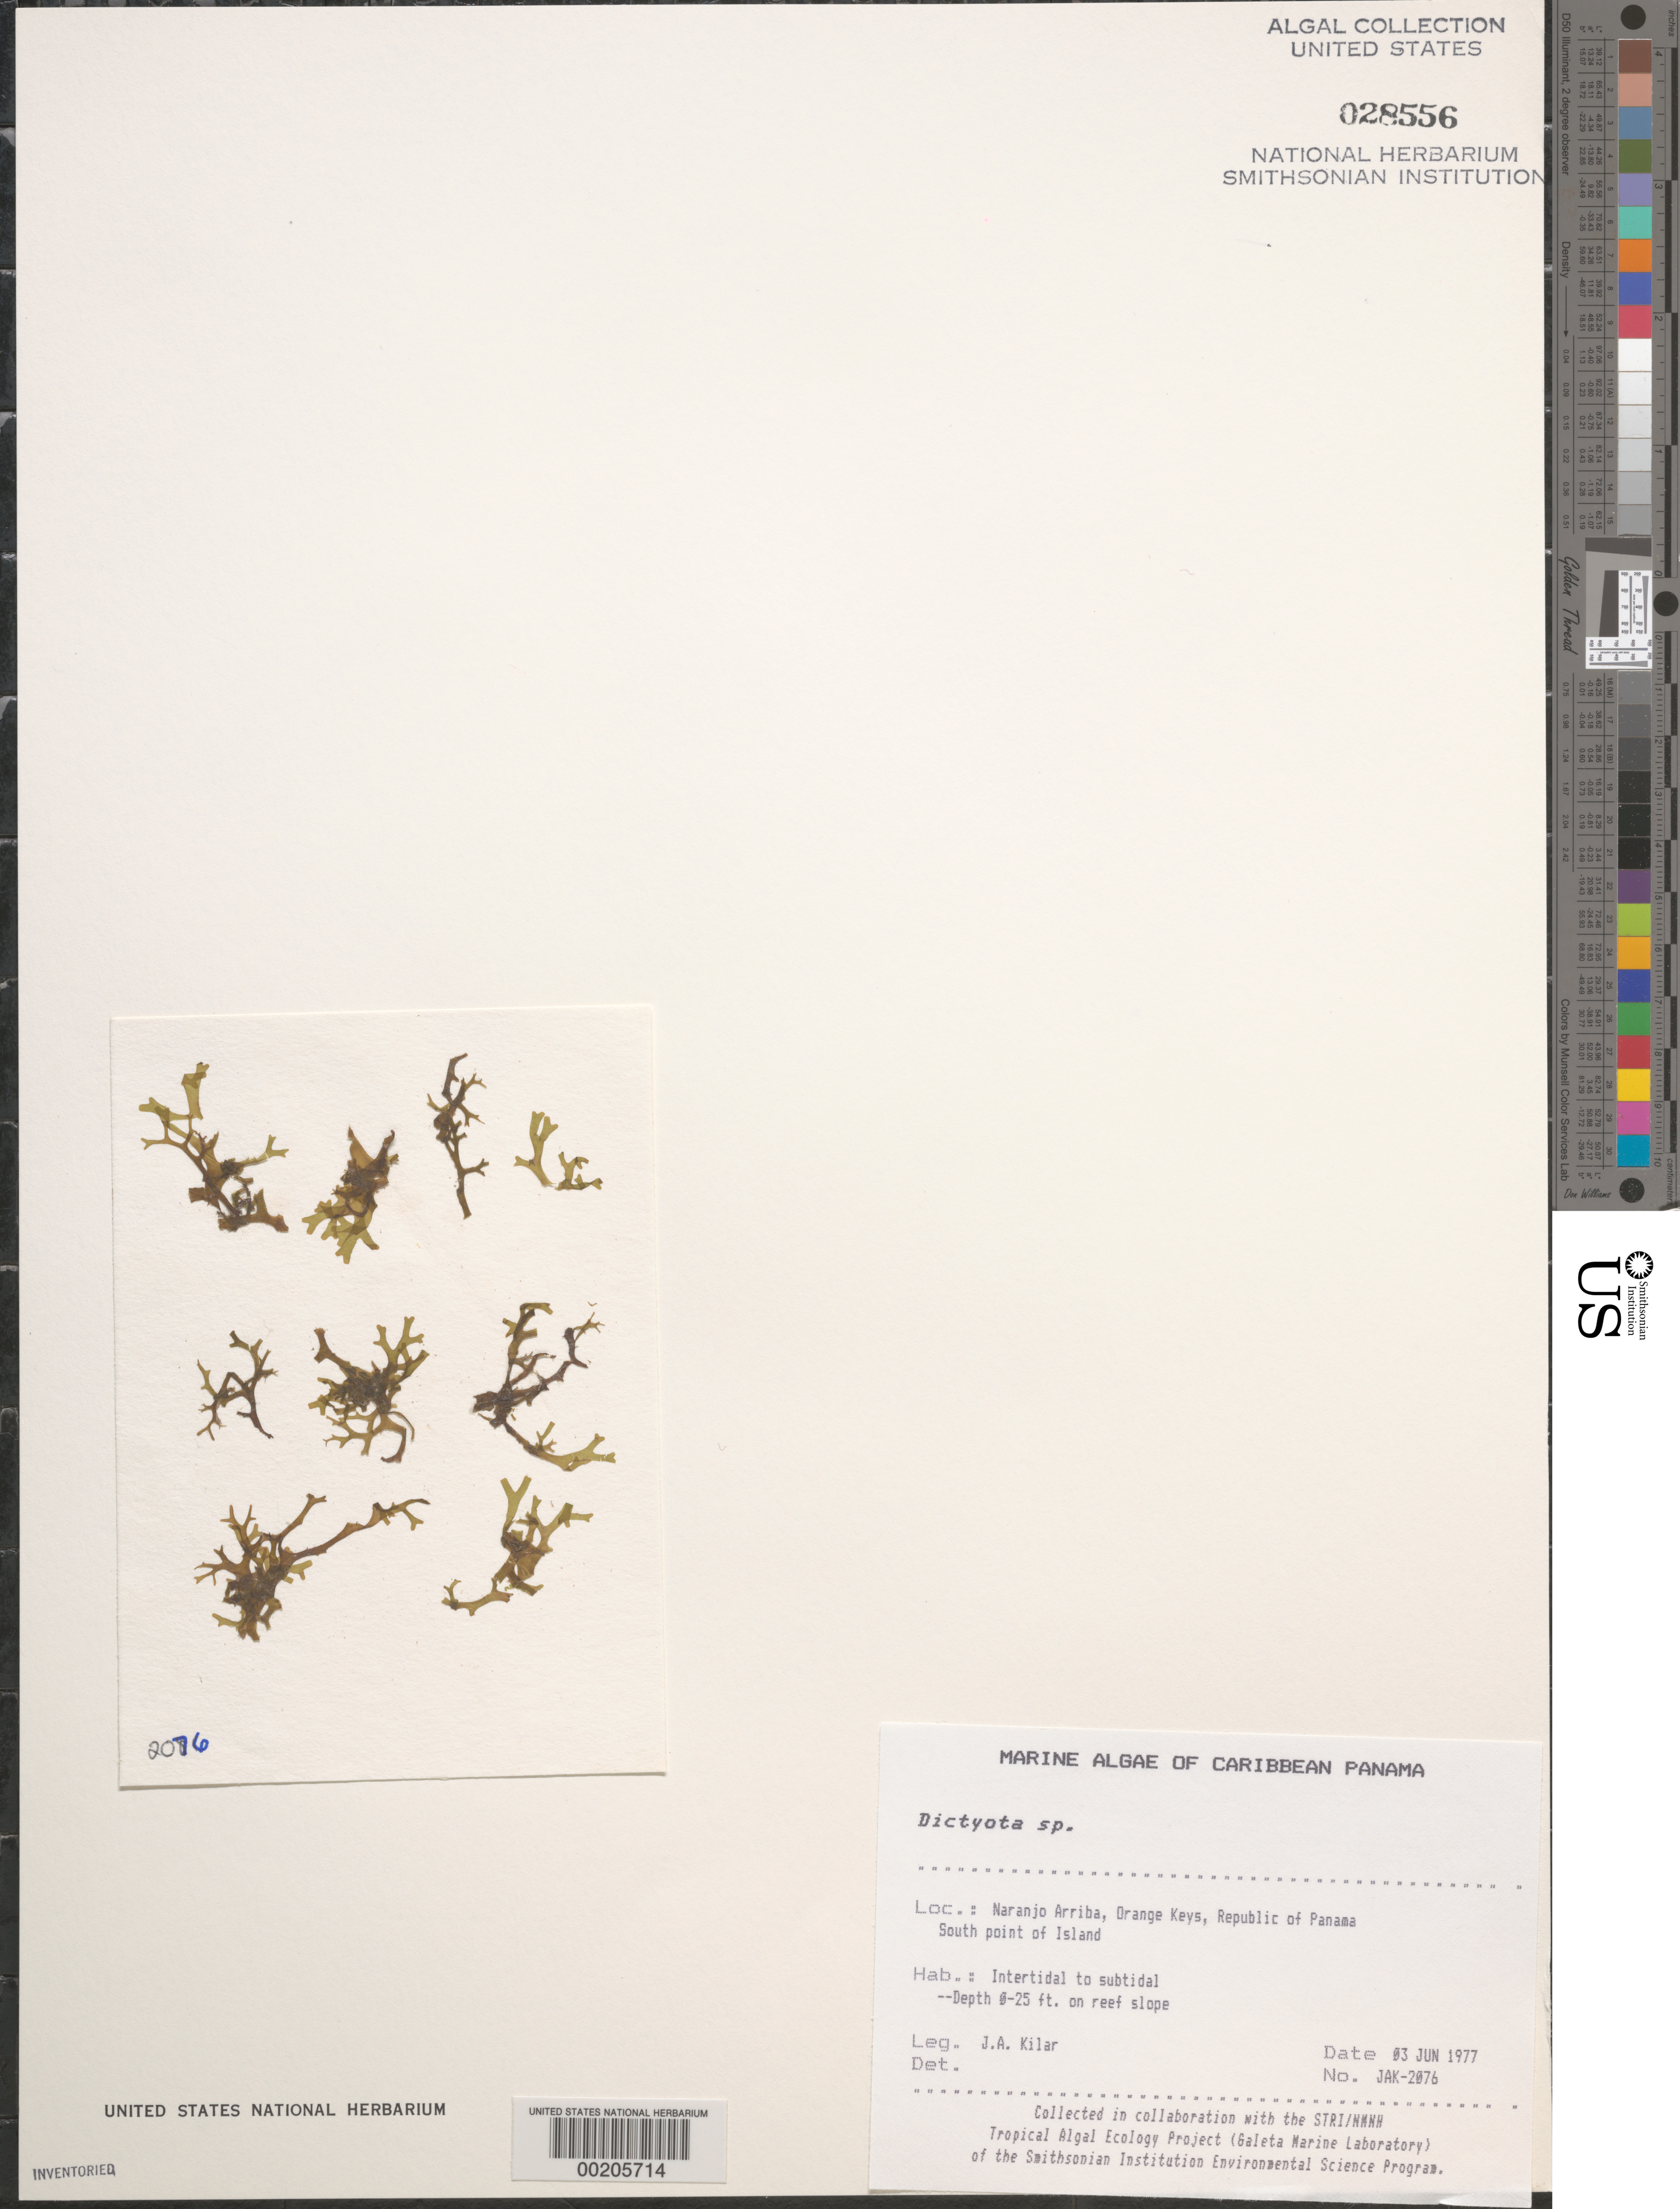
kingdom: Chromista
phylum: Ochrophyta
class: Phaeophyceae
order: Dictyotales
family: Dictyotaceae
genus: Dictyota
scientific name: Dictyota sp.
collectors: J. A. Kilar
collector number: JAK-2076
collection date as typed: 03 Jun 1977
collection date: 1977-06-03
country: Panama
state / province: Colón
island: Naranjo Arriba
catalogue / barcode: US 28556